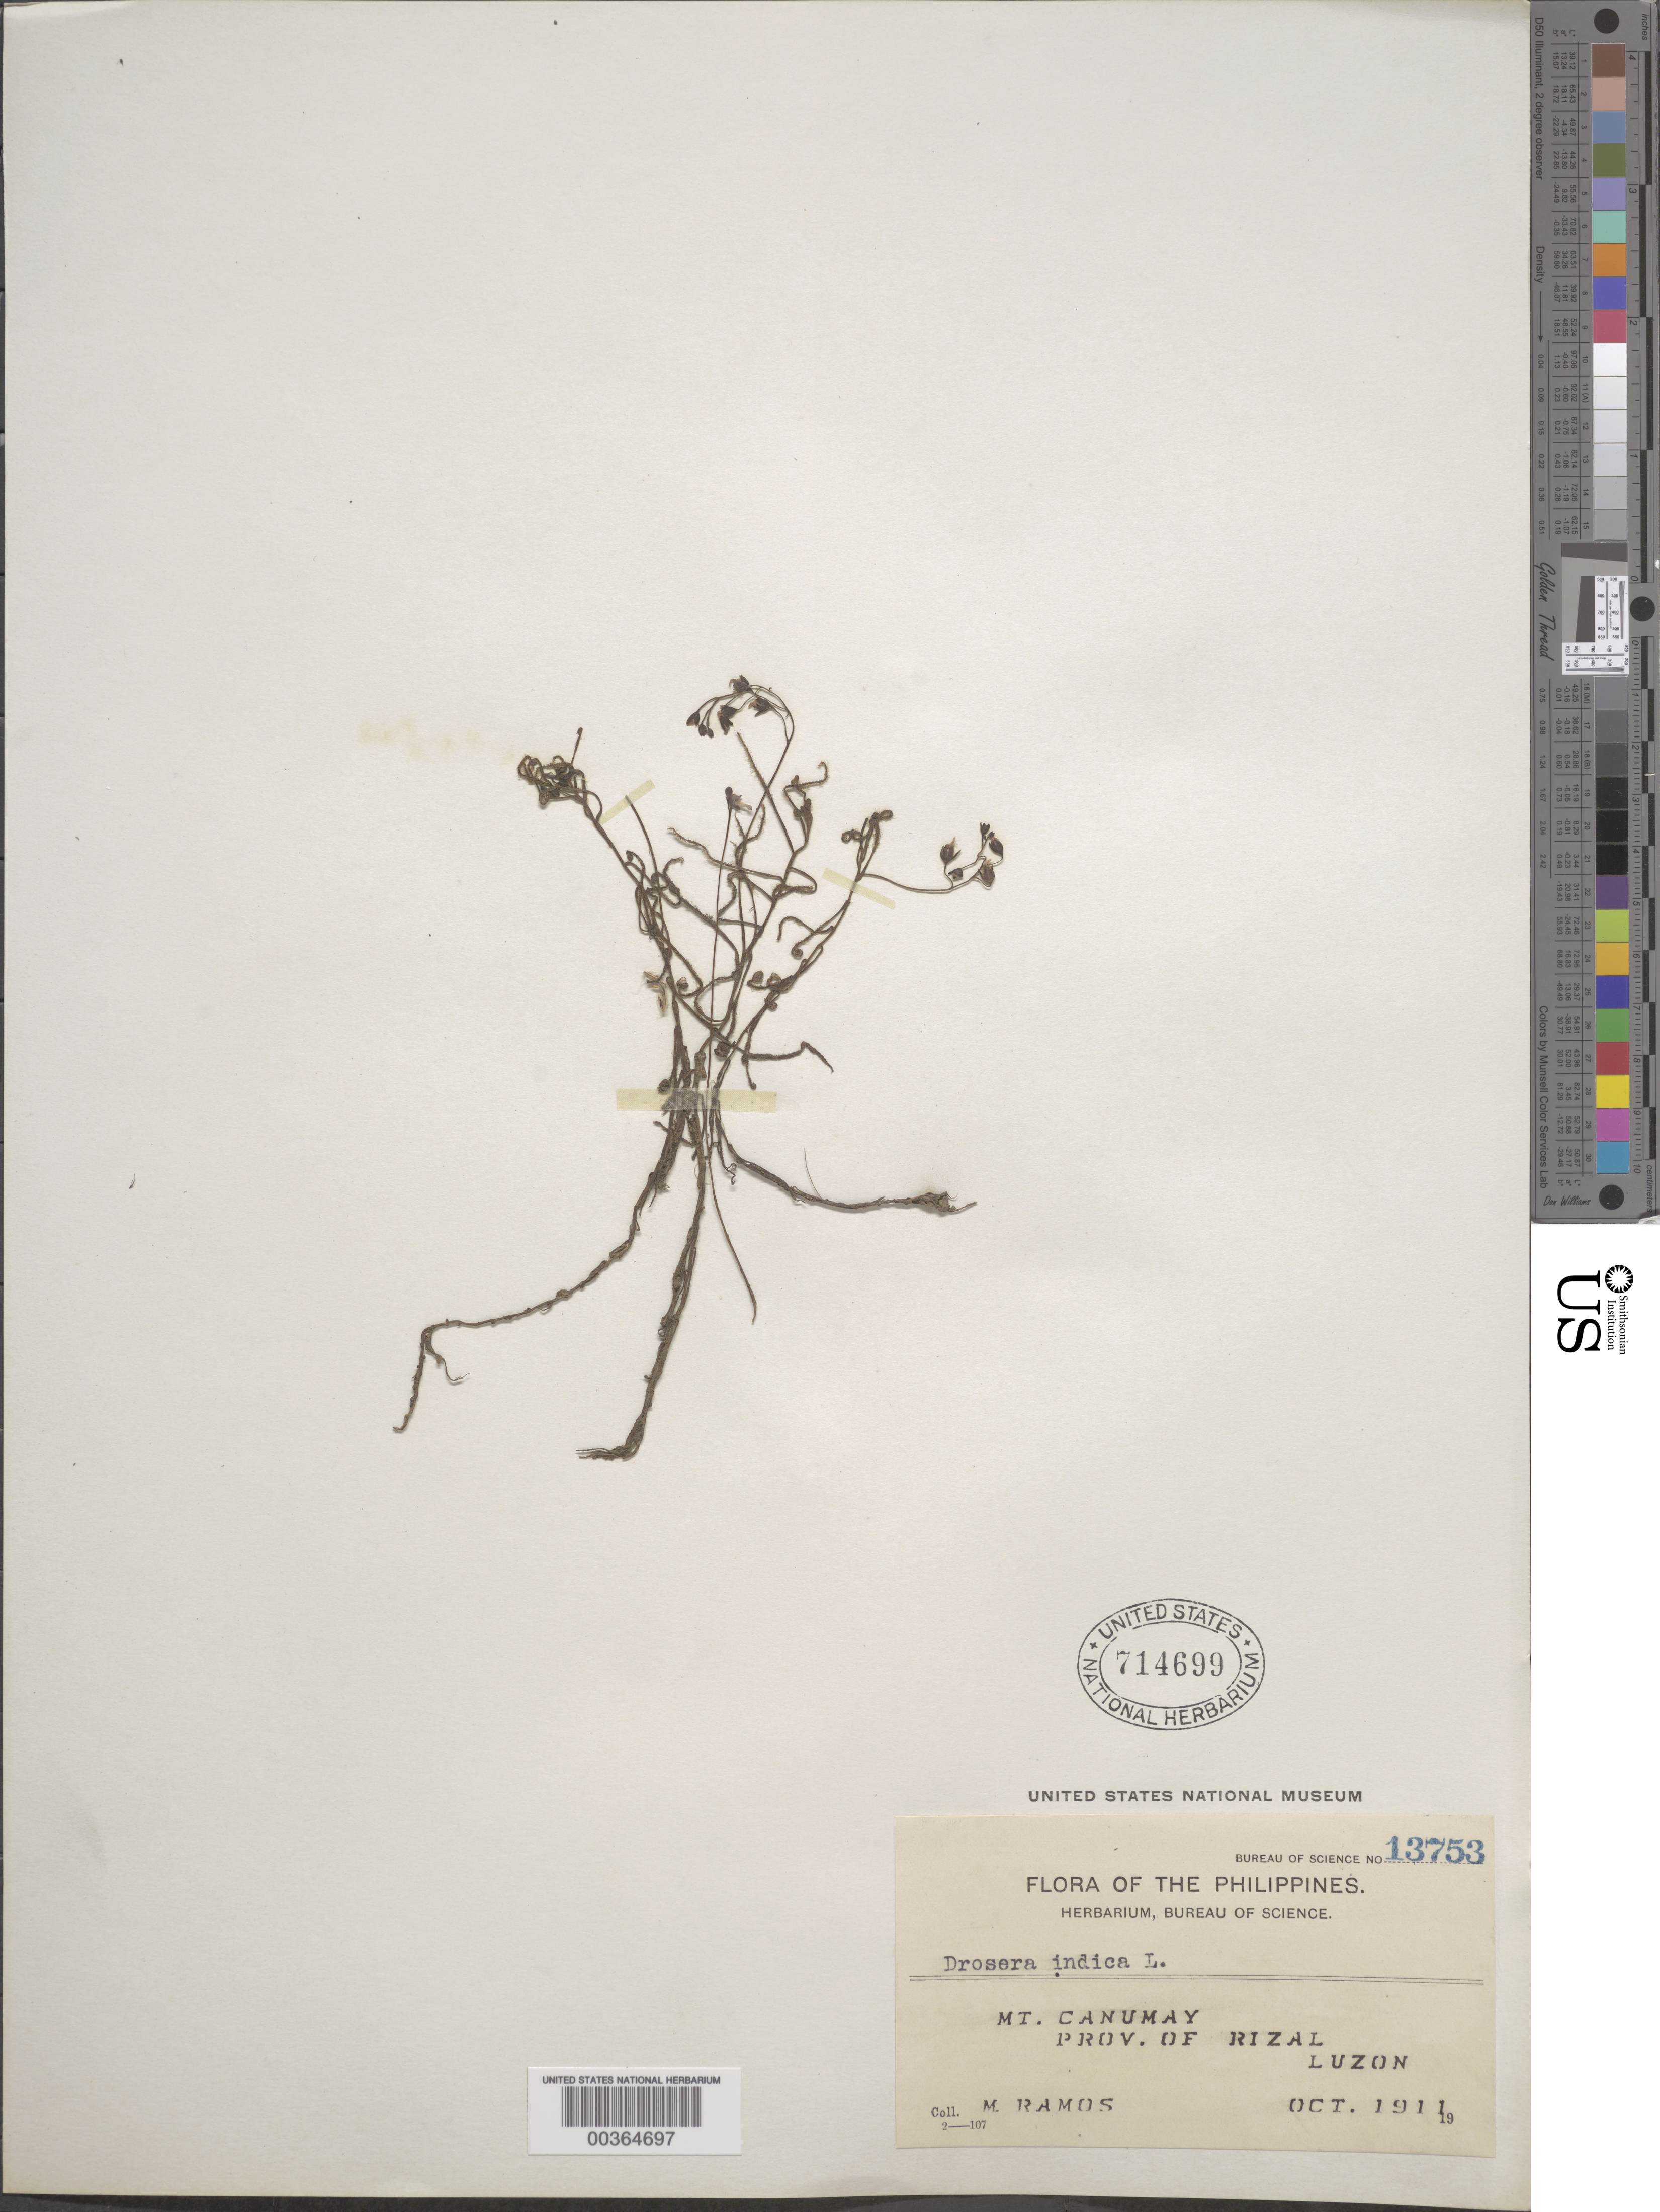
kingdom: Plantae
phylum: Tracheophyta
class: Magnoliopsida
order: Caryophyllales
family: Droseraceae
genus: Drosera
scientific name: Drosera indica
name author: L.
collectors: M. Ramos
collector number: Bur. Sci. 13753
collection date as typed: Oct 1911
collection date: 1911-10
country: Philippines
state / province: Calabarzon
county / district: Rizal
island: Luzon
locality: Mt. canumay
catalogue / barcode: US 714699